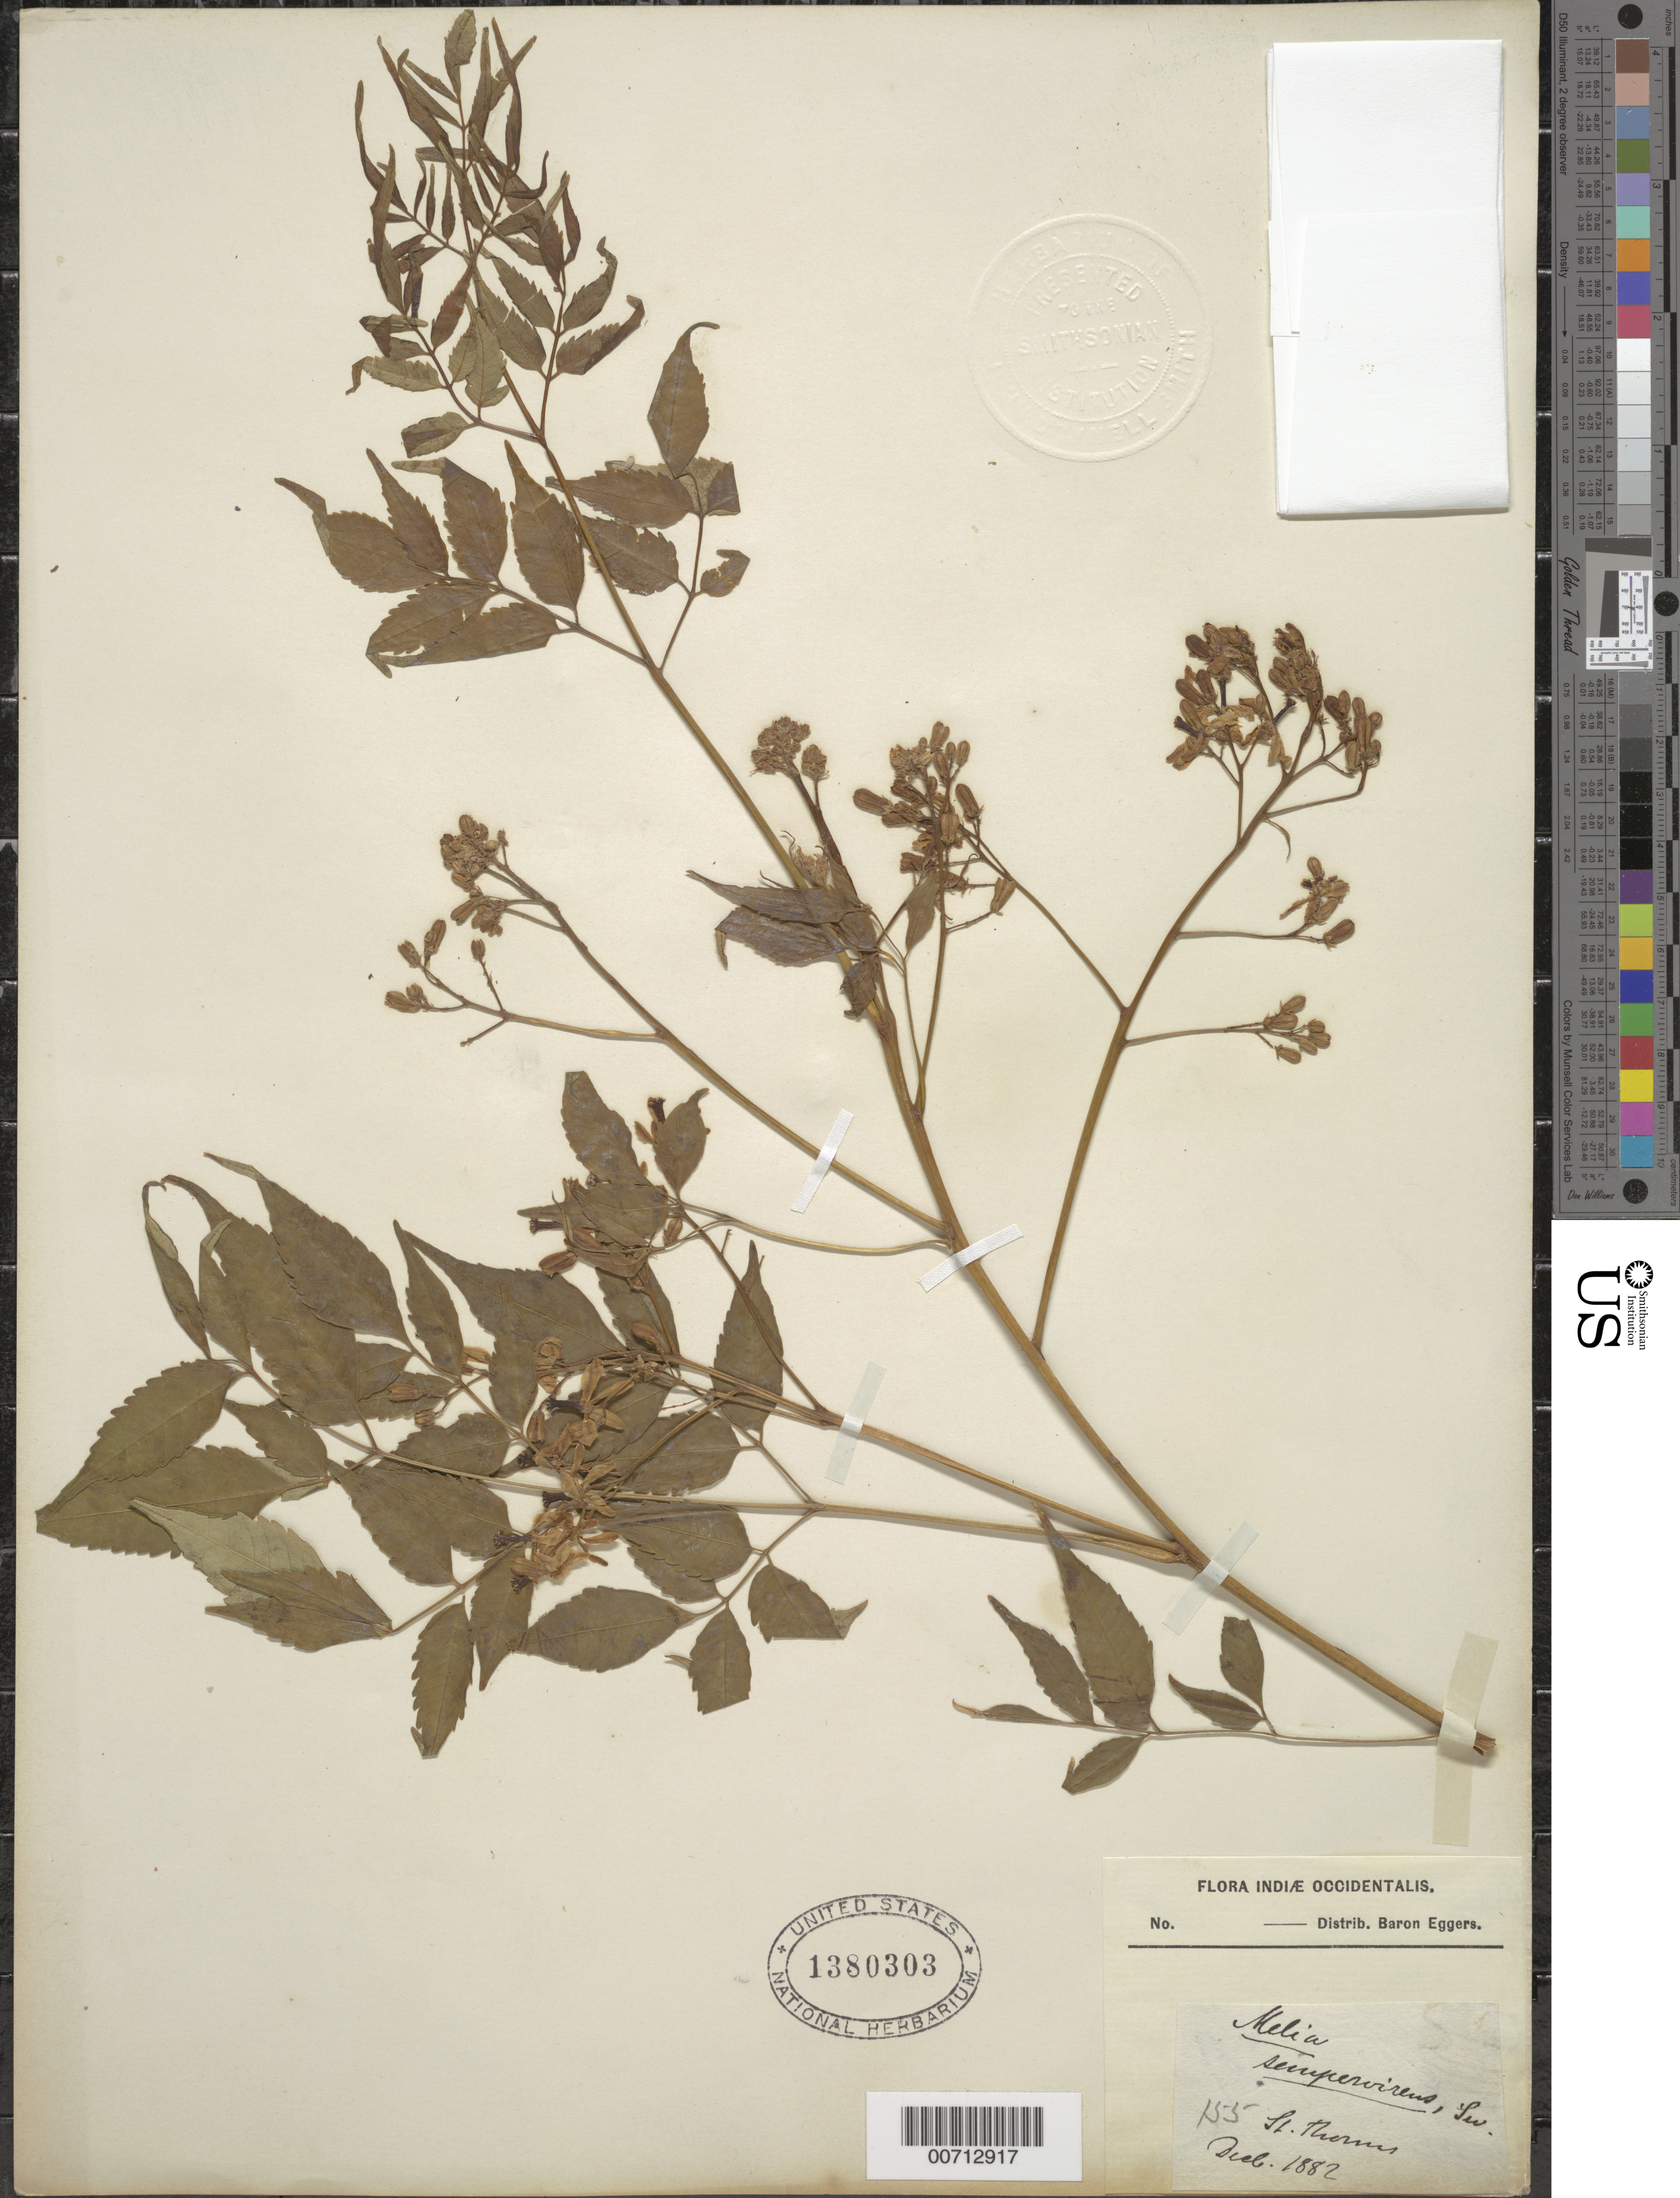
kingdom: Plantae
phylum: Tracheophyta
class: Magnoliopsida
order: Sapindales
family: Meliaceae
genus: Melia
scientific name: Melia sempervirens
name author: Sw.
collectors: H. F. A. von Eggers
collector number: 155 ?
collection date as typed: Dec 1882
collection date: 1882-12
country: U.S. Virgin Islands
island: St. Thomas Island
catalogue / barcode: US 1380303